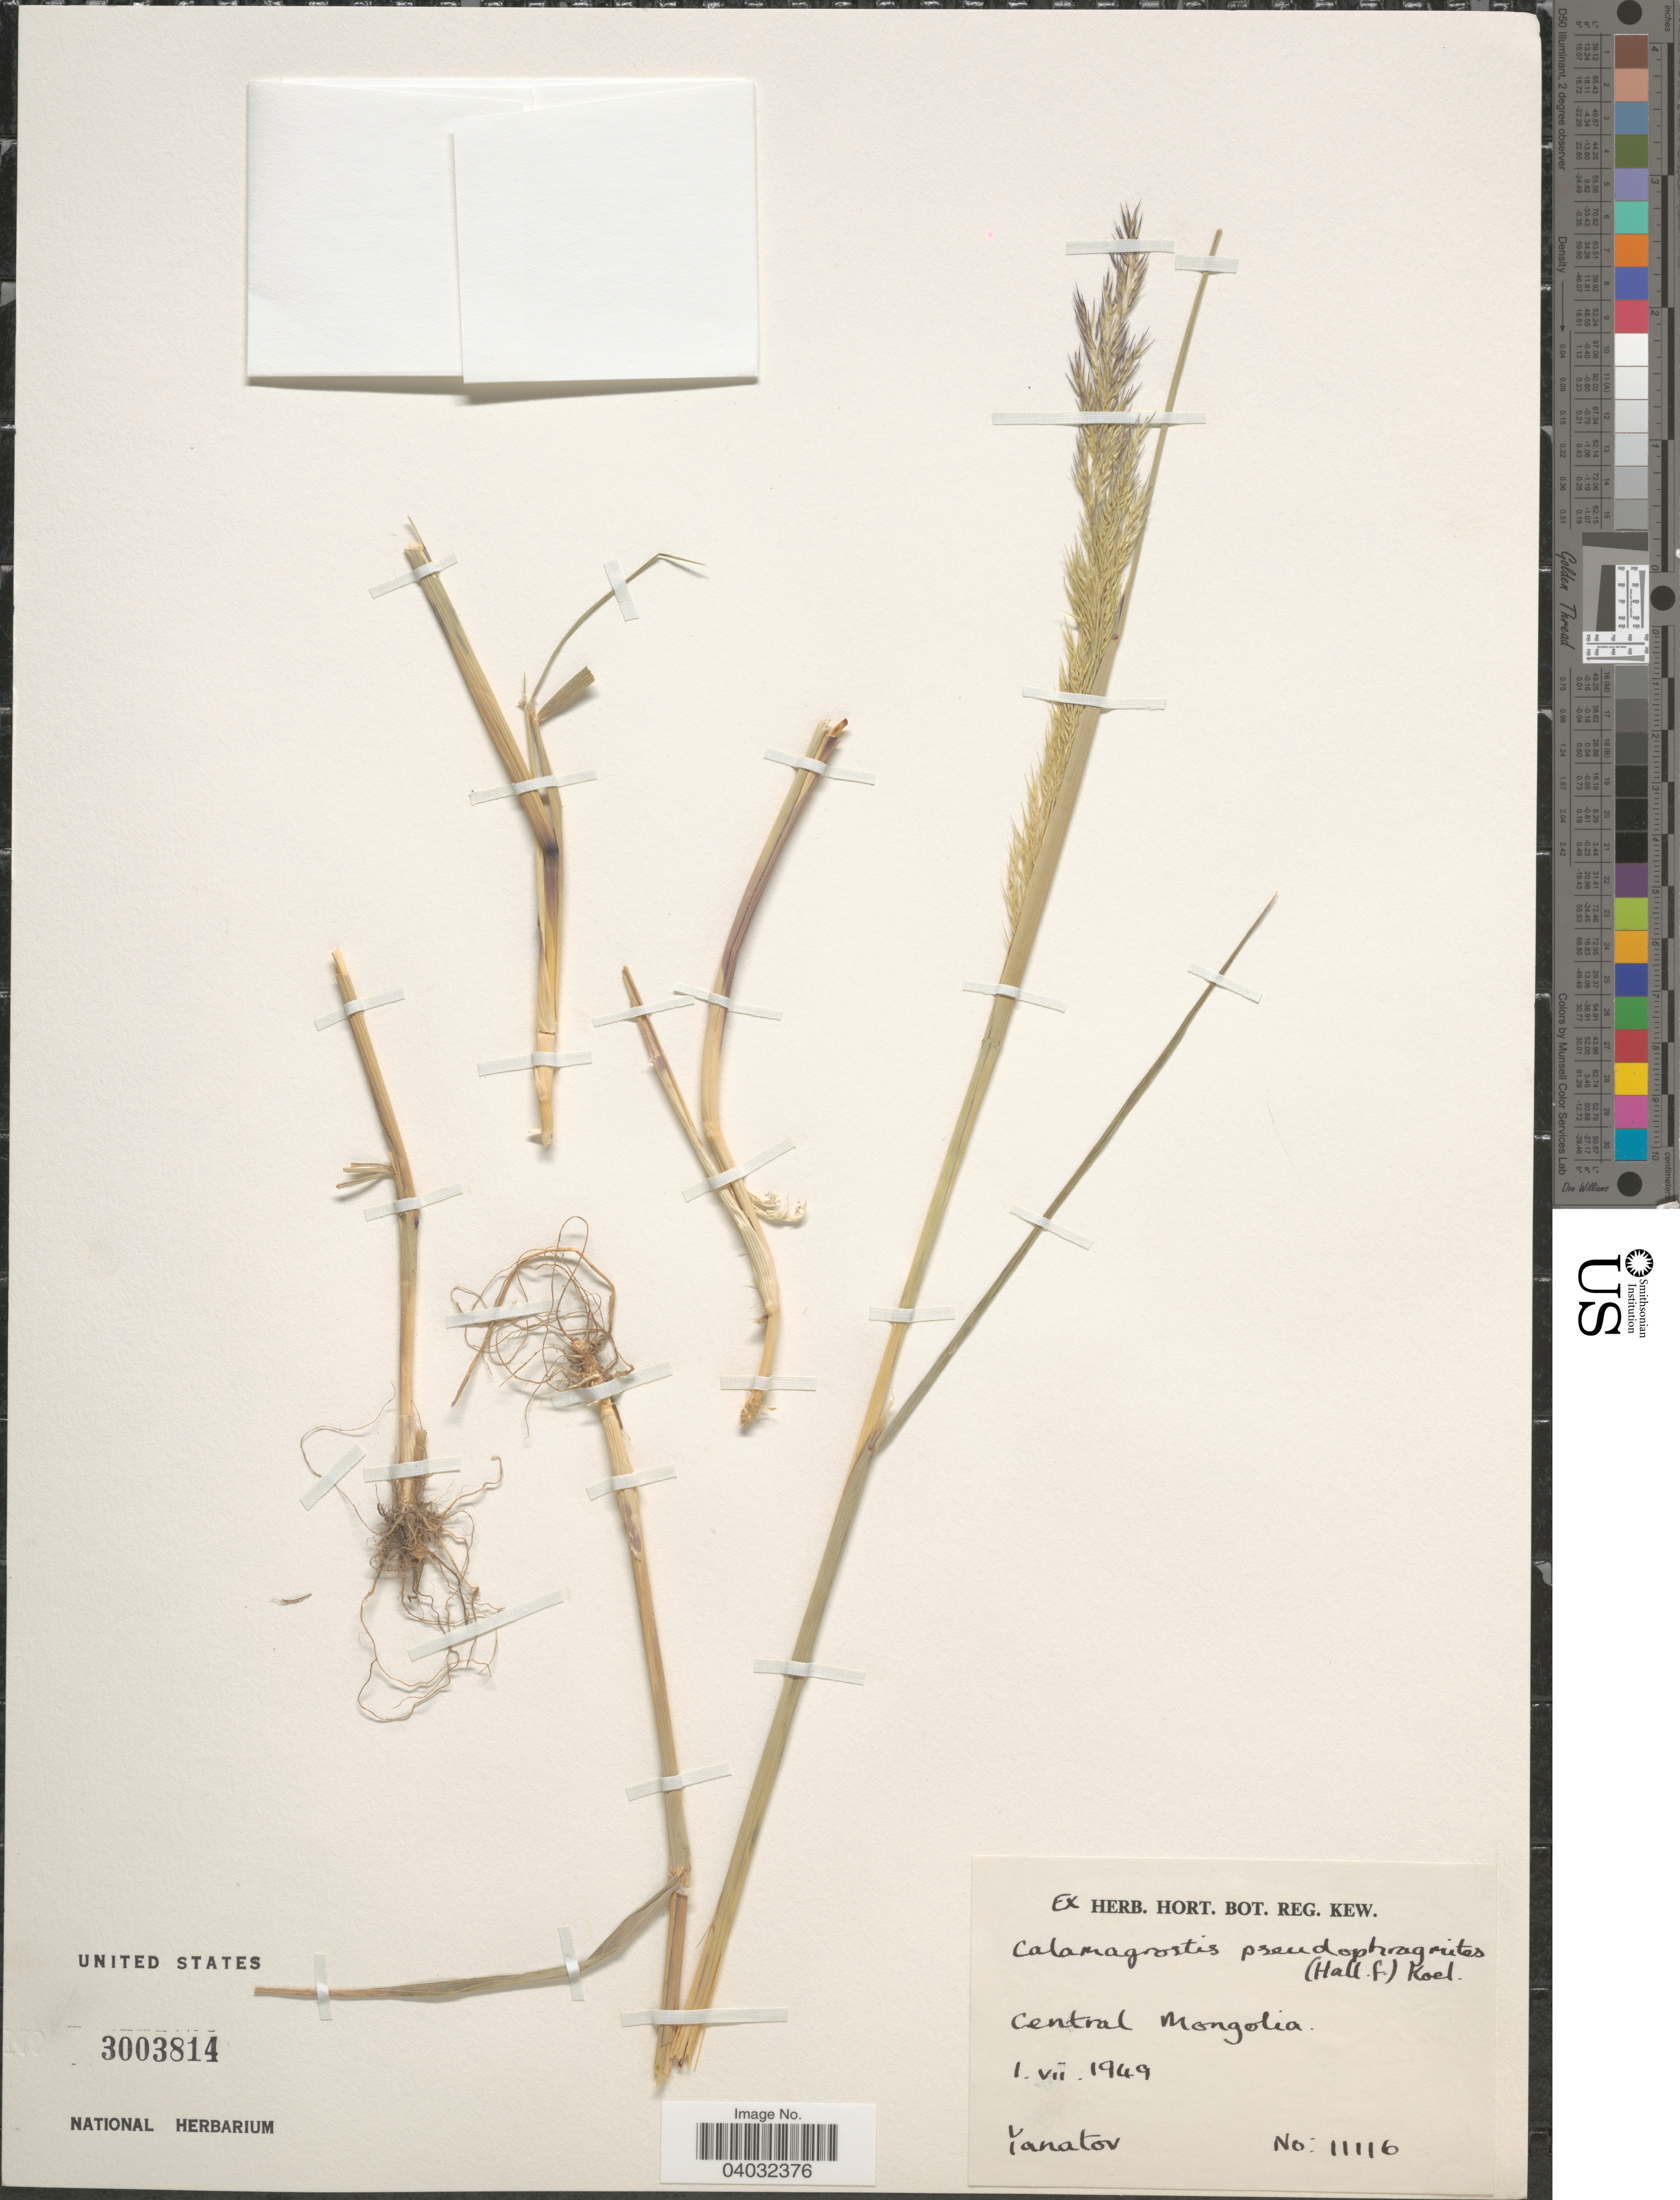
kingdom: Plantae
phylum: Tracheophyta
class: Liliopsida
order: Poales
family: Poaceae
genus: Calamagrostis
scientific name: Calamagrostis pseudophragmites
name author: (Haller f.) Koeler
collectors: Yanatov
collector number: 11116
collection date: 1949-07-01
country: Mongolia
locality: Central Mongolia.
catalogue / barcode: US 3003814